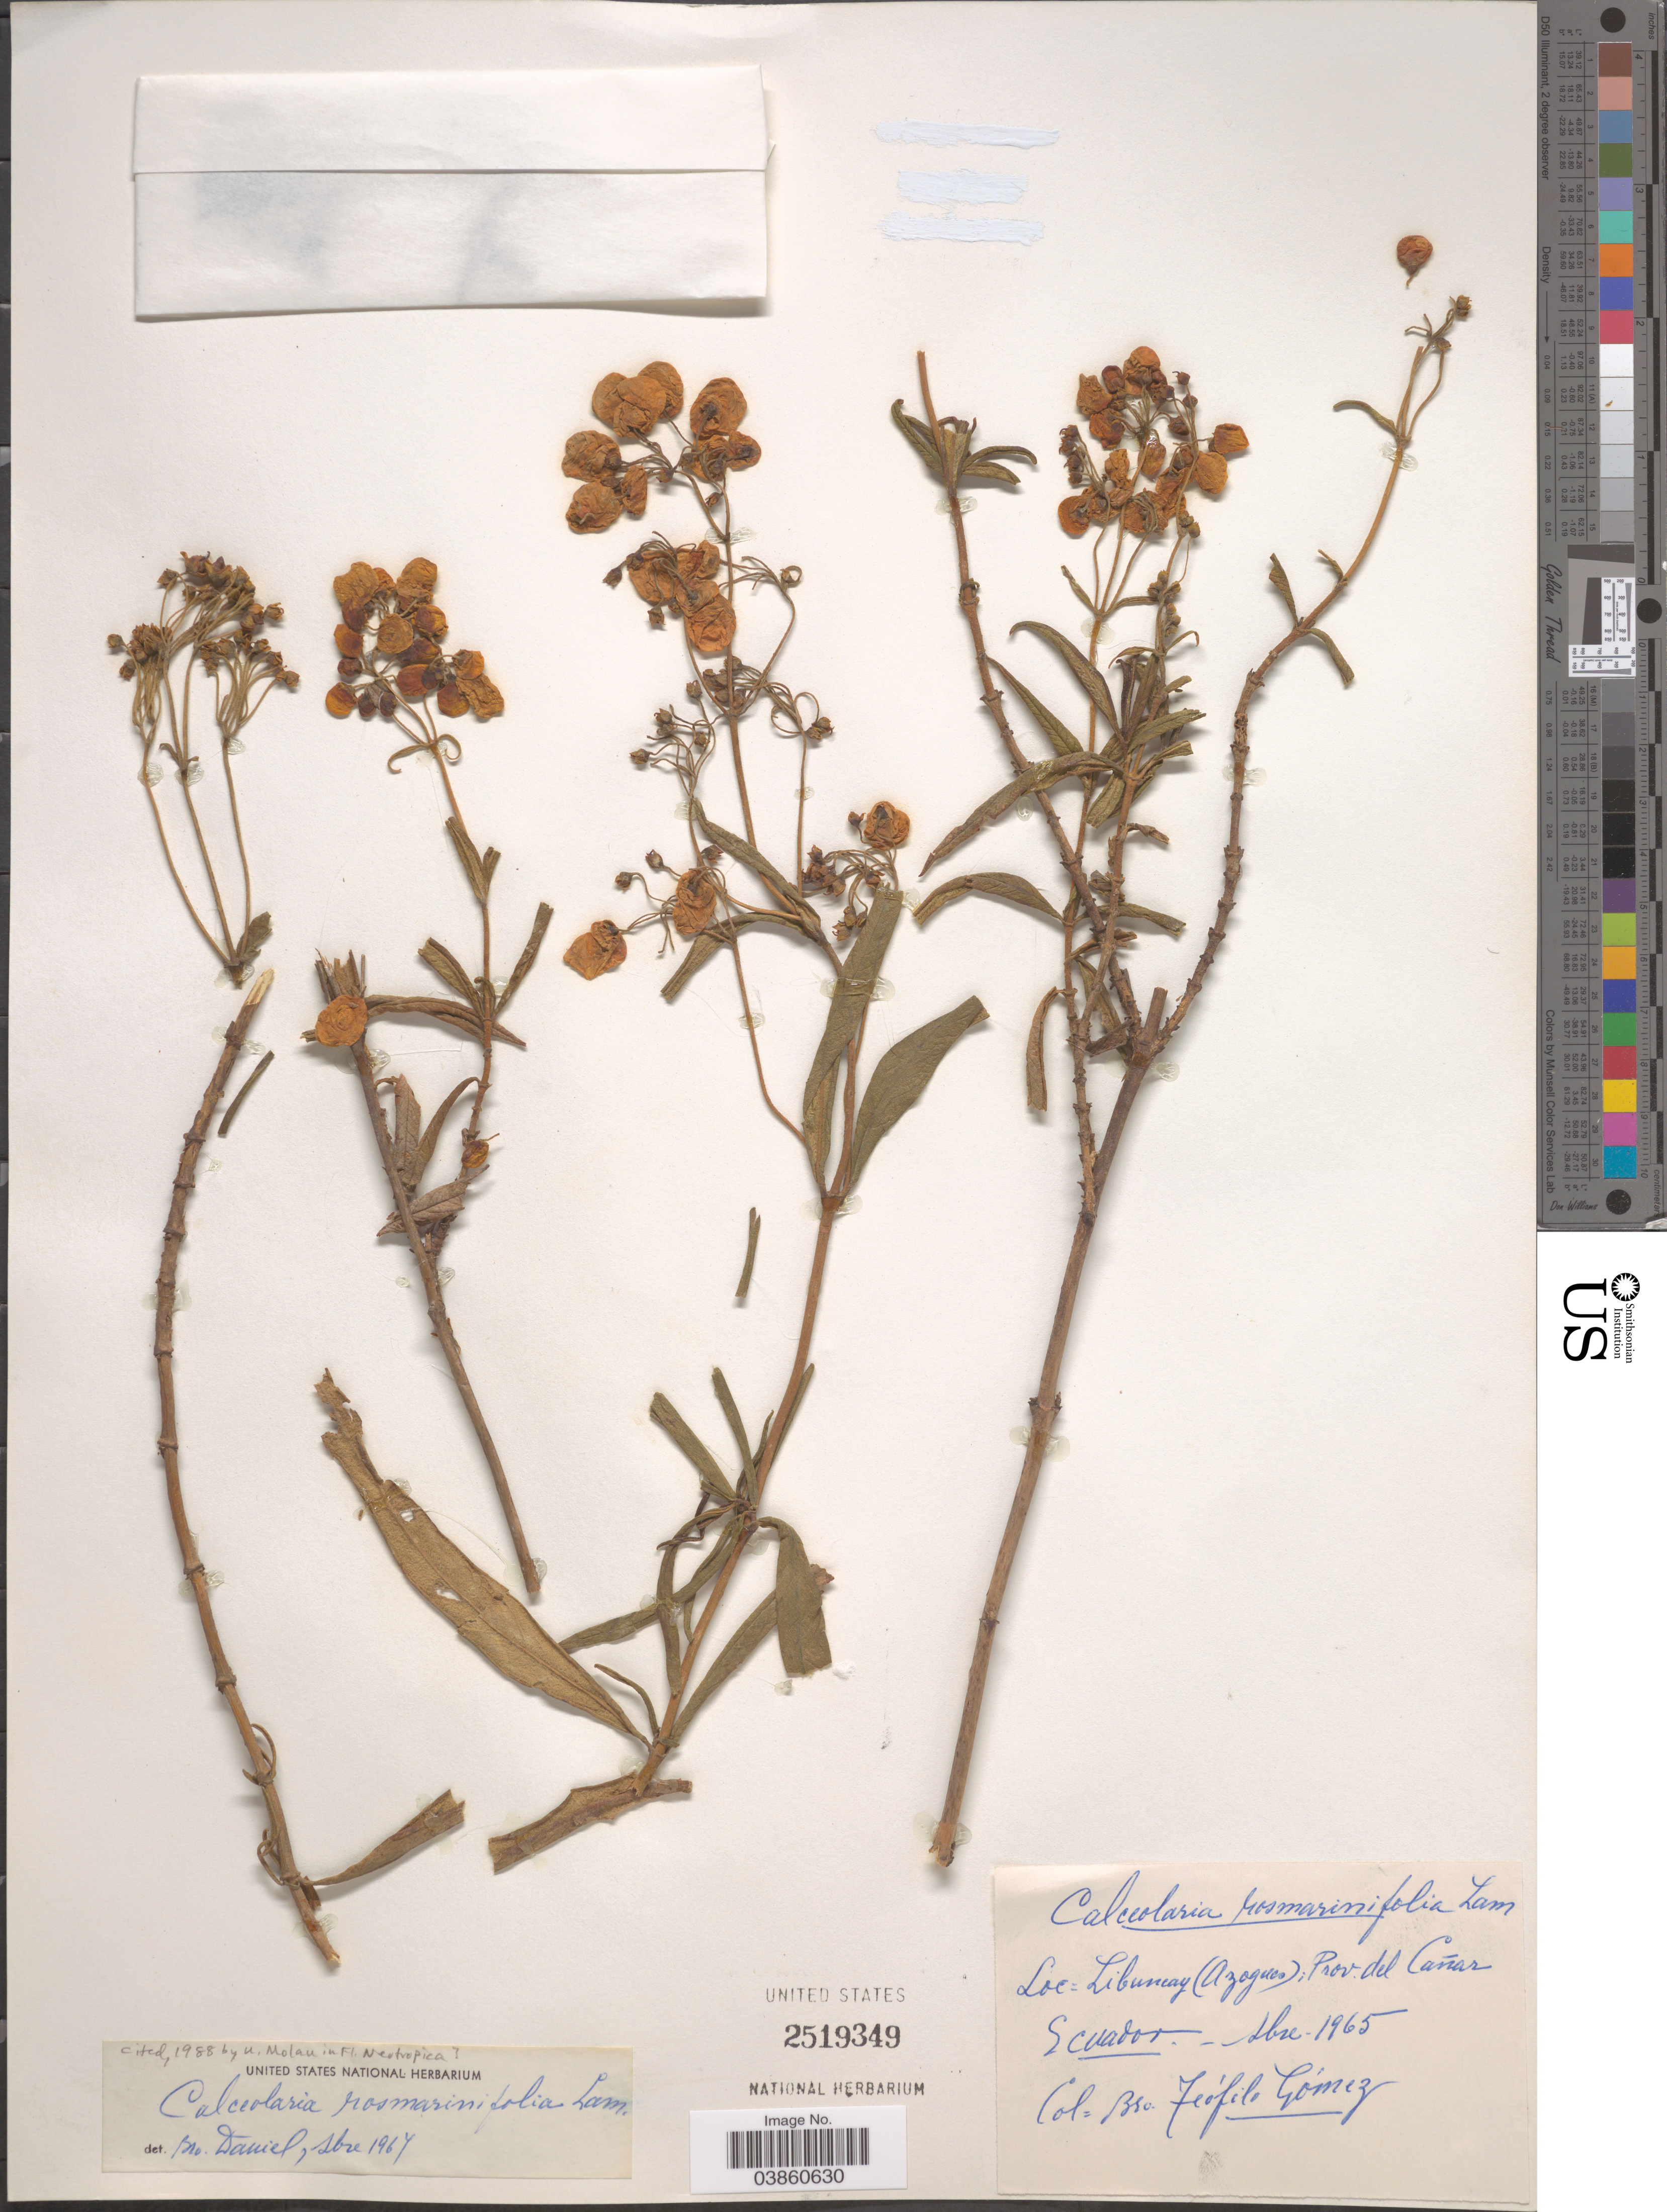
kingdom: Plantae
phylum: Tracheophyta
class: Magnoliopsida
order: Lamiales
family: Calceolariaceae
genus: Calceolaria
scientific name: Calceolaria rosmarinifolia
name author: Lam.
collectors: Fiofilo Gómez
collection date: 1965-04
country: Ecuador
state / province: Cañar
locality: Libuncay (Azogues).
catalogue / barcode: US 2519349